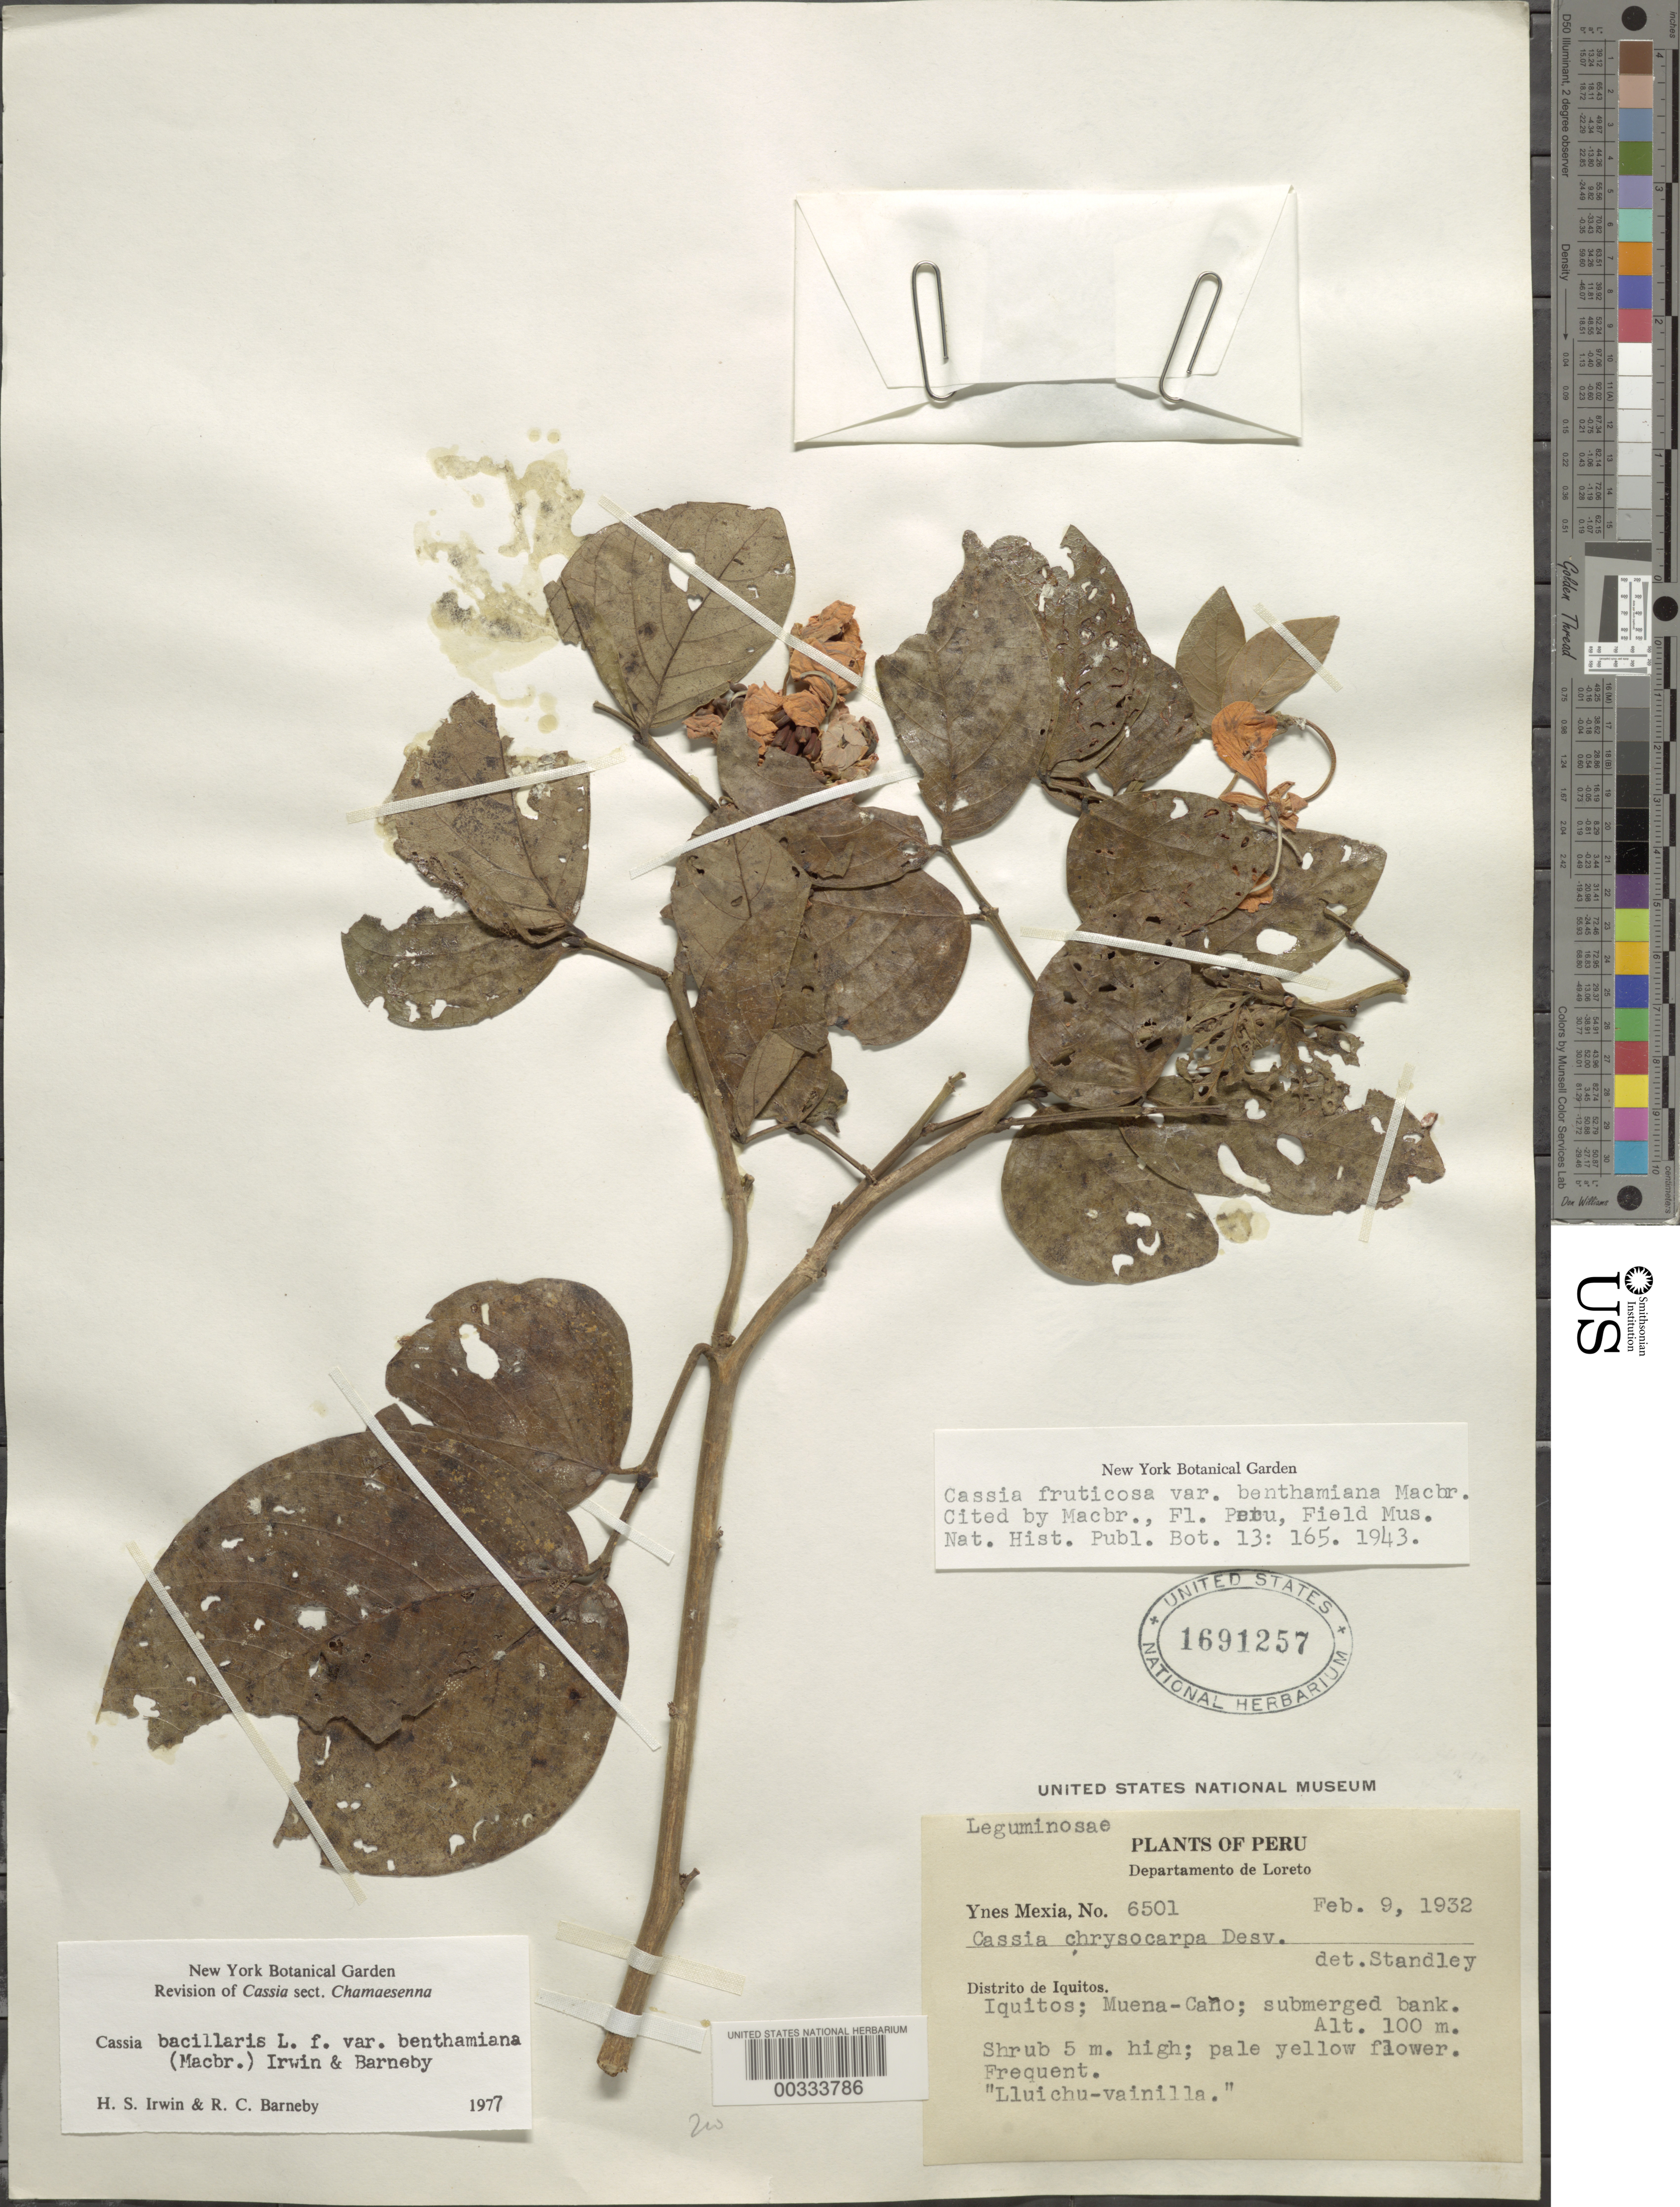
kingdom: Plantae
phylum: Tracheophyta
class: Magnoliopsida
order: Fabales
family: Fabaceae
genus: Senna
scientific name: Senna bacillaris var. benthamiana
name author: (J.F. Macbr.) H.S. Irwin & Barneby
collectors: Y. Mexia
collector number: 6501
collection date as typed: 09 Feb 1932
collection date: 1932-02-09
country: Peru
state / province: Loreto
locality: Iquitos; muena-cano; iquitos dist.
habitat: Submerged bank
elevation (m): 100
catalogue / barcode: US 1691257